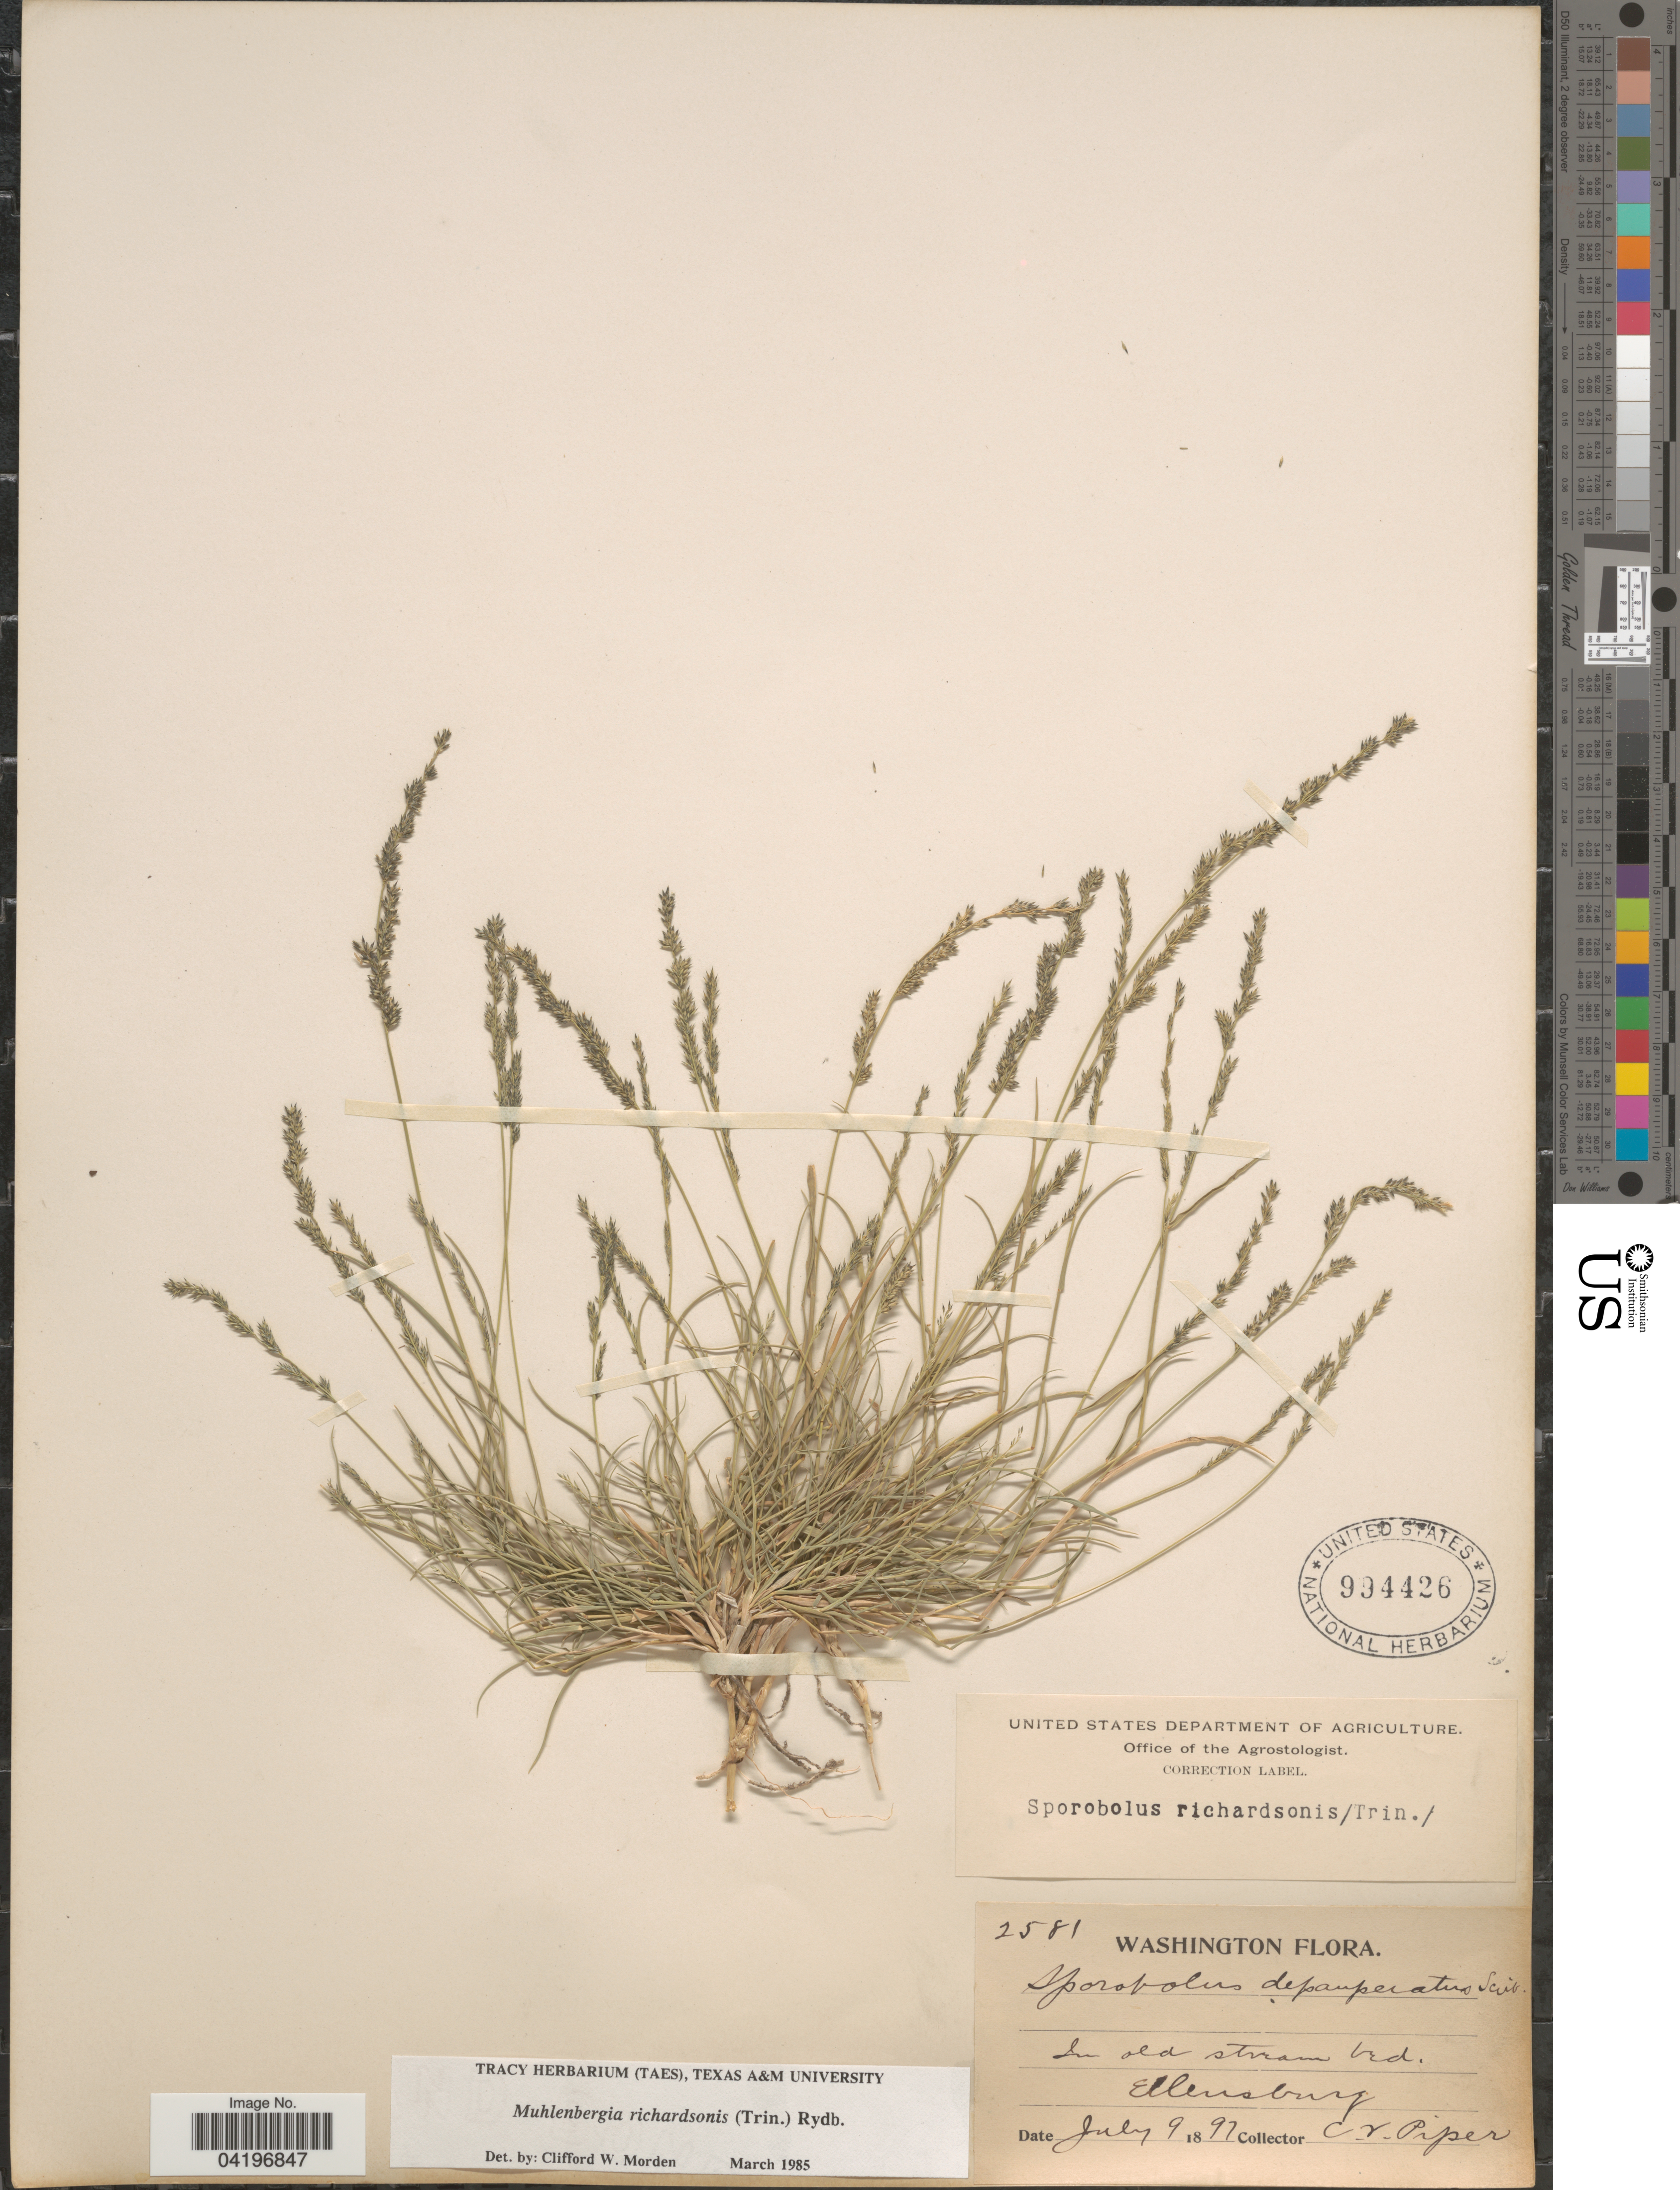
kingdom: Plantae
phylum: Tracheophyta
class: Liliopsida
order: Poales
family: Poaceae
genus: Muhlenbergia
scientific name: Muhlenbergia richardsonis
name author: (Trin.) Rydb.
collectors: C. V. Piper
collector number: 2581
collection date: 1897-07-09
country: United States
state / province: Washington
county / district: Kittitas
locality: Ellensburg.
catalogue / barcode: US 994426